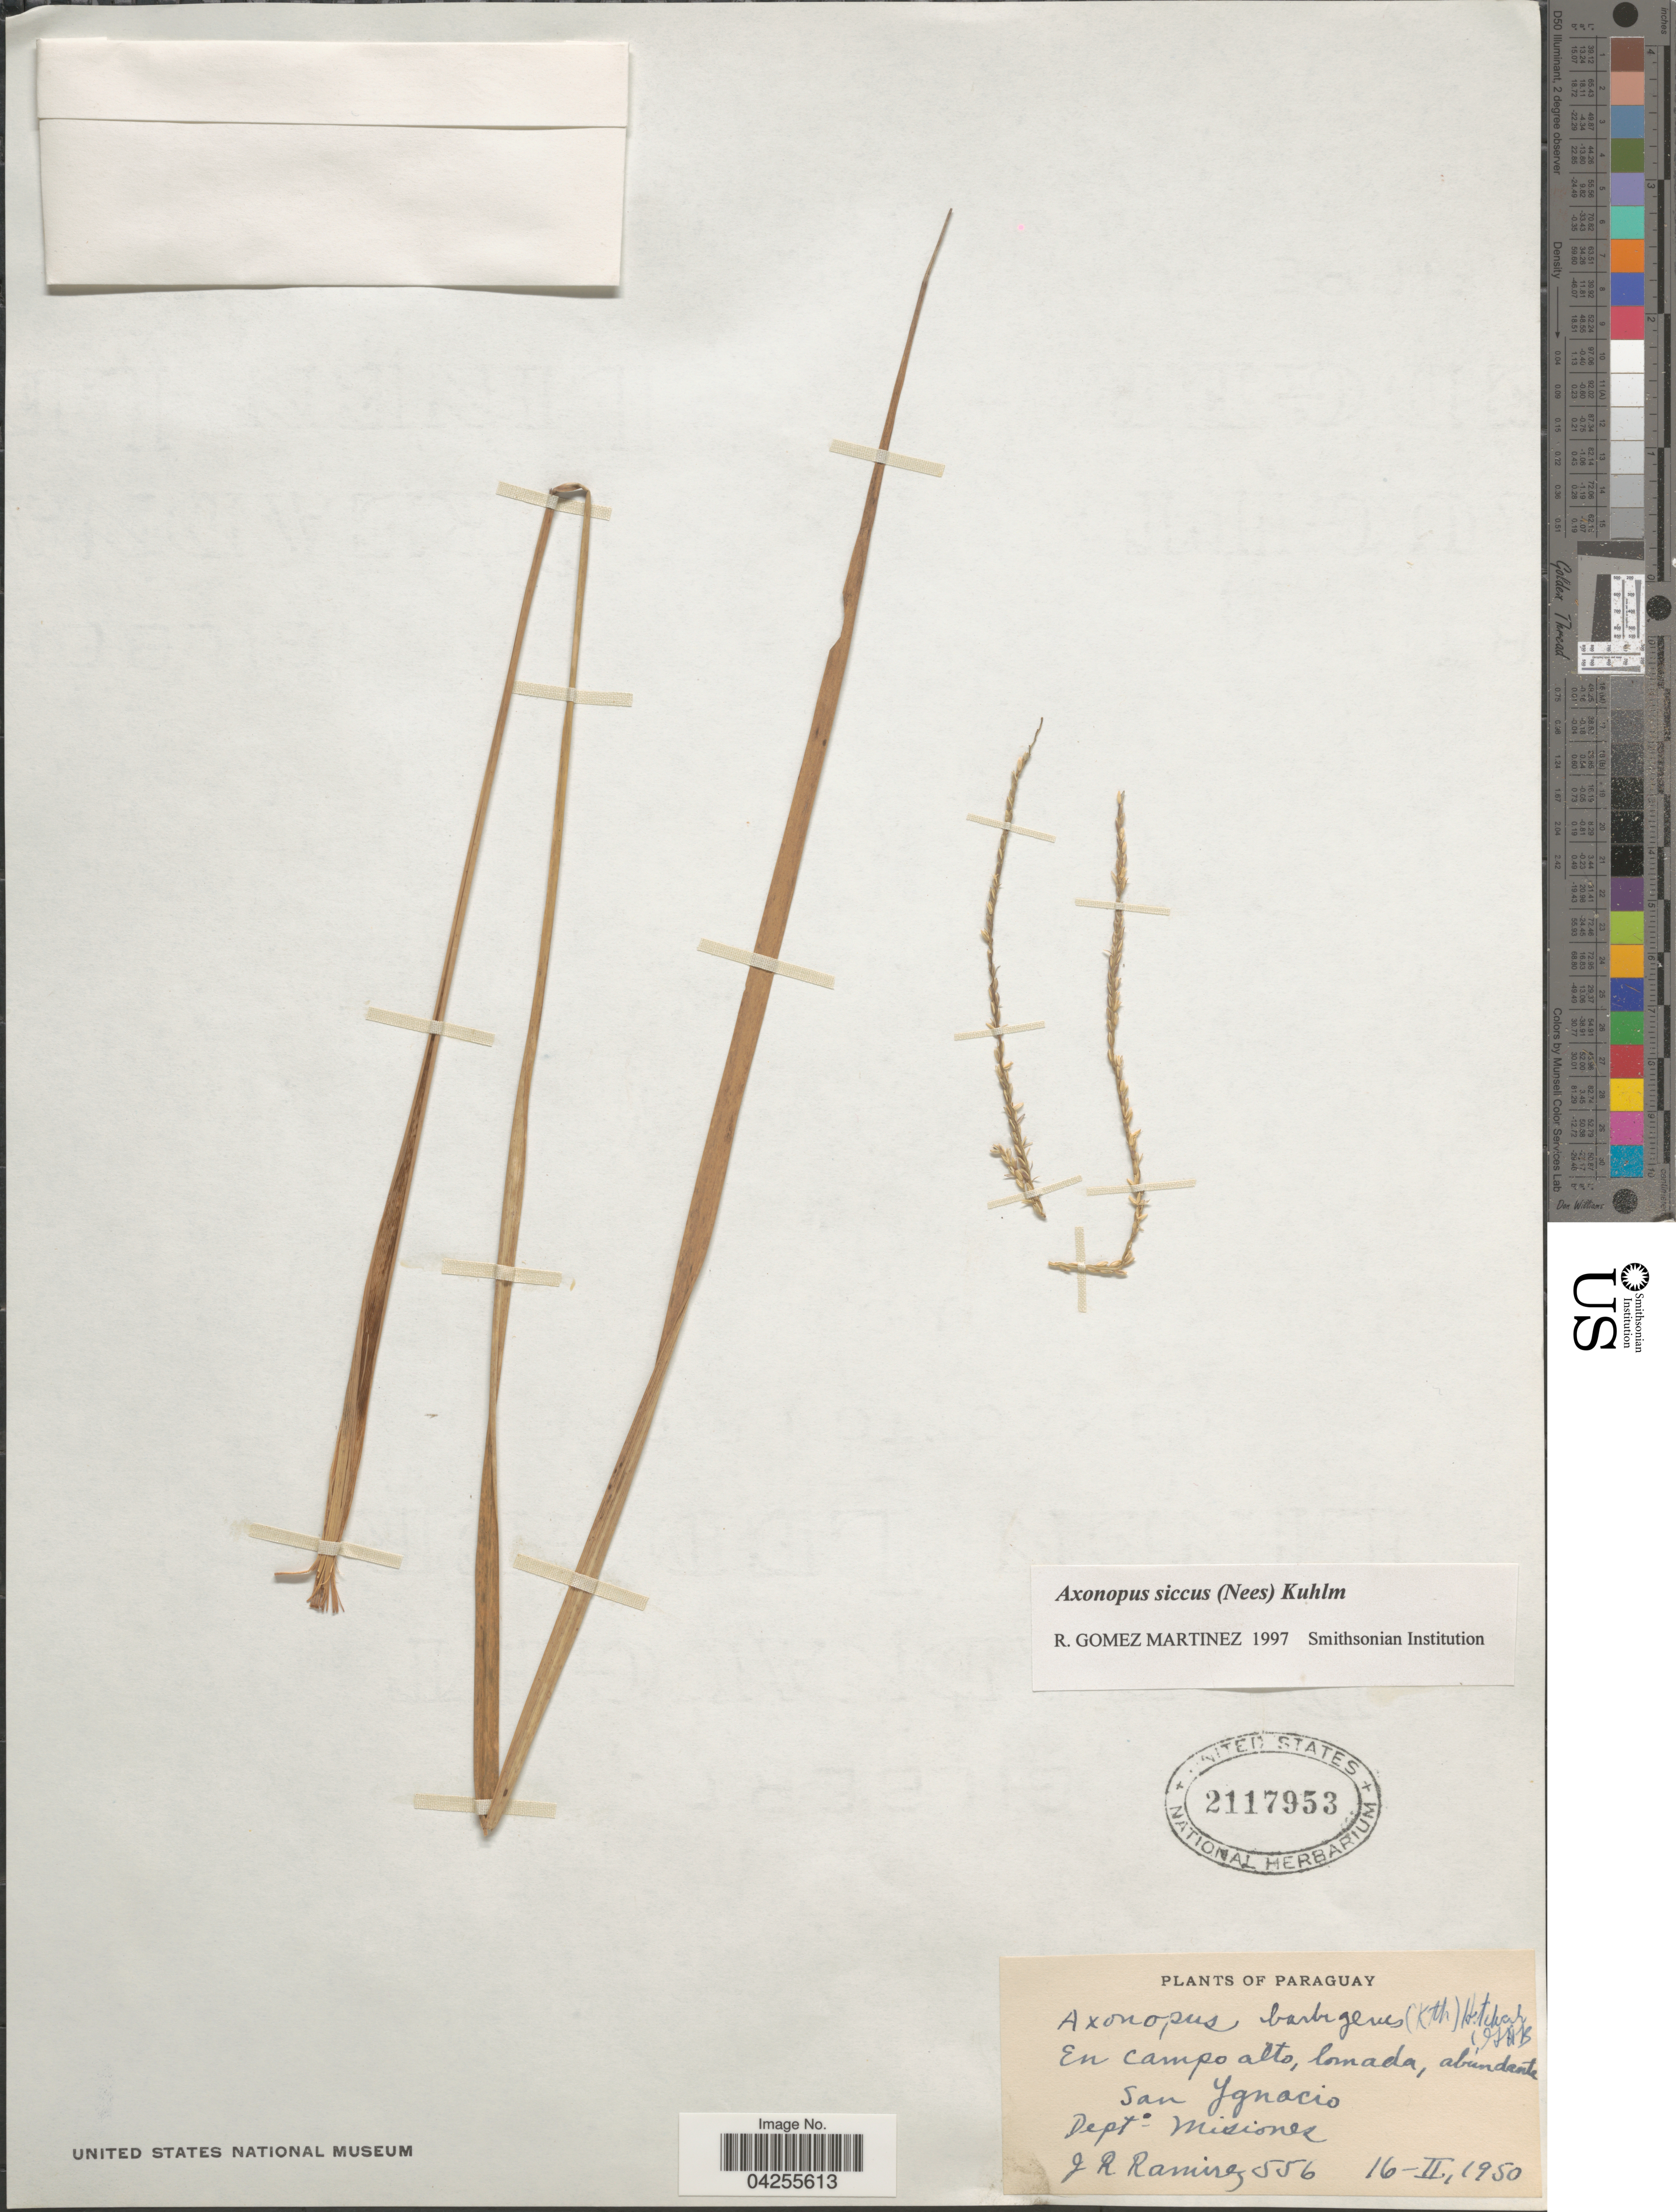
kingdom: Plantae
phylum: Tracheophyta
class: Liliopsida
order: Poales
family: Poaceae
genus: Axonopus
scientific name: Axonopus siccus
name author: (Nees) Kuhlm.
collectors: J. Ramirez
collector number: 556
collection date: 1950-02-16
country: Paraguay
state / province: Misiones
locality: En campo alto, lomada, abudante San Ignacio. Depto Misiones.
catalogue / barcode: US 2117953